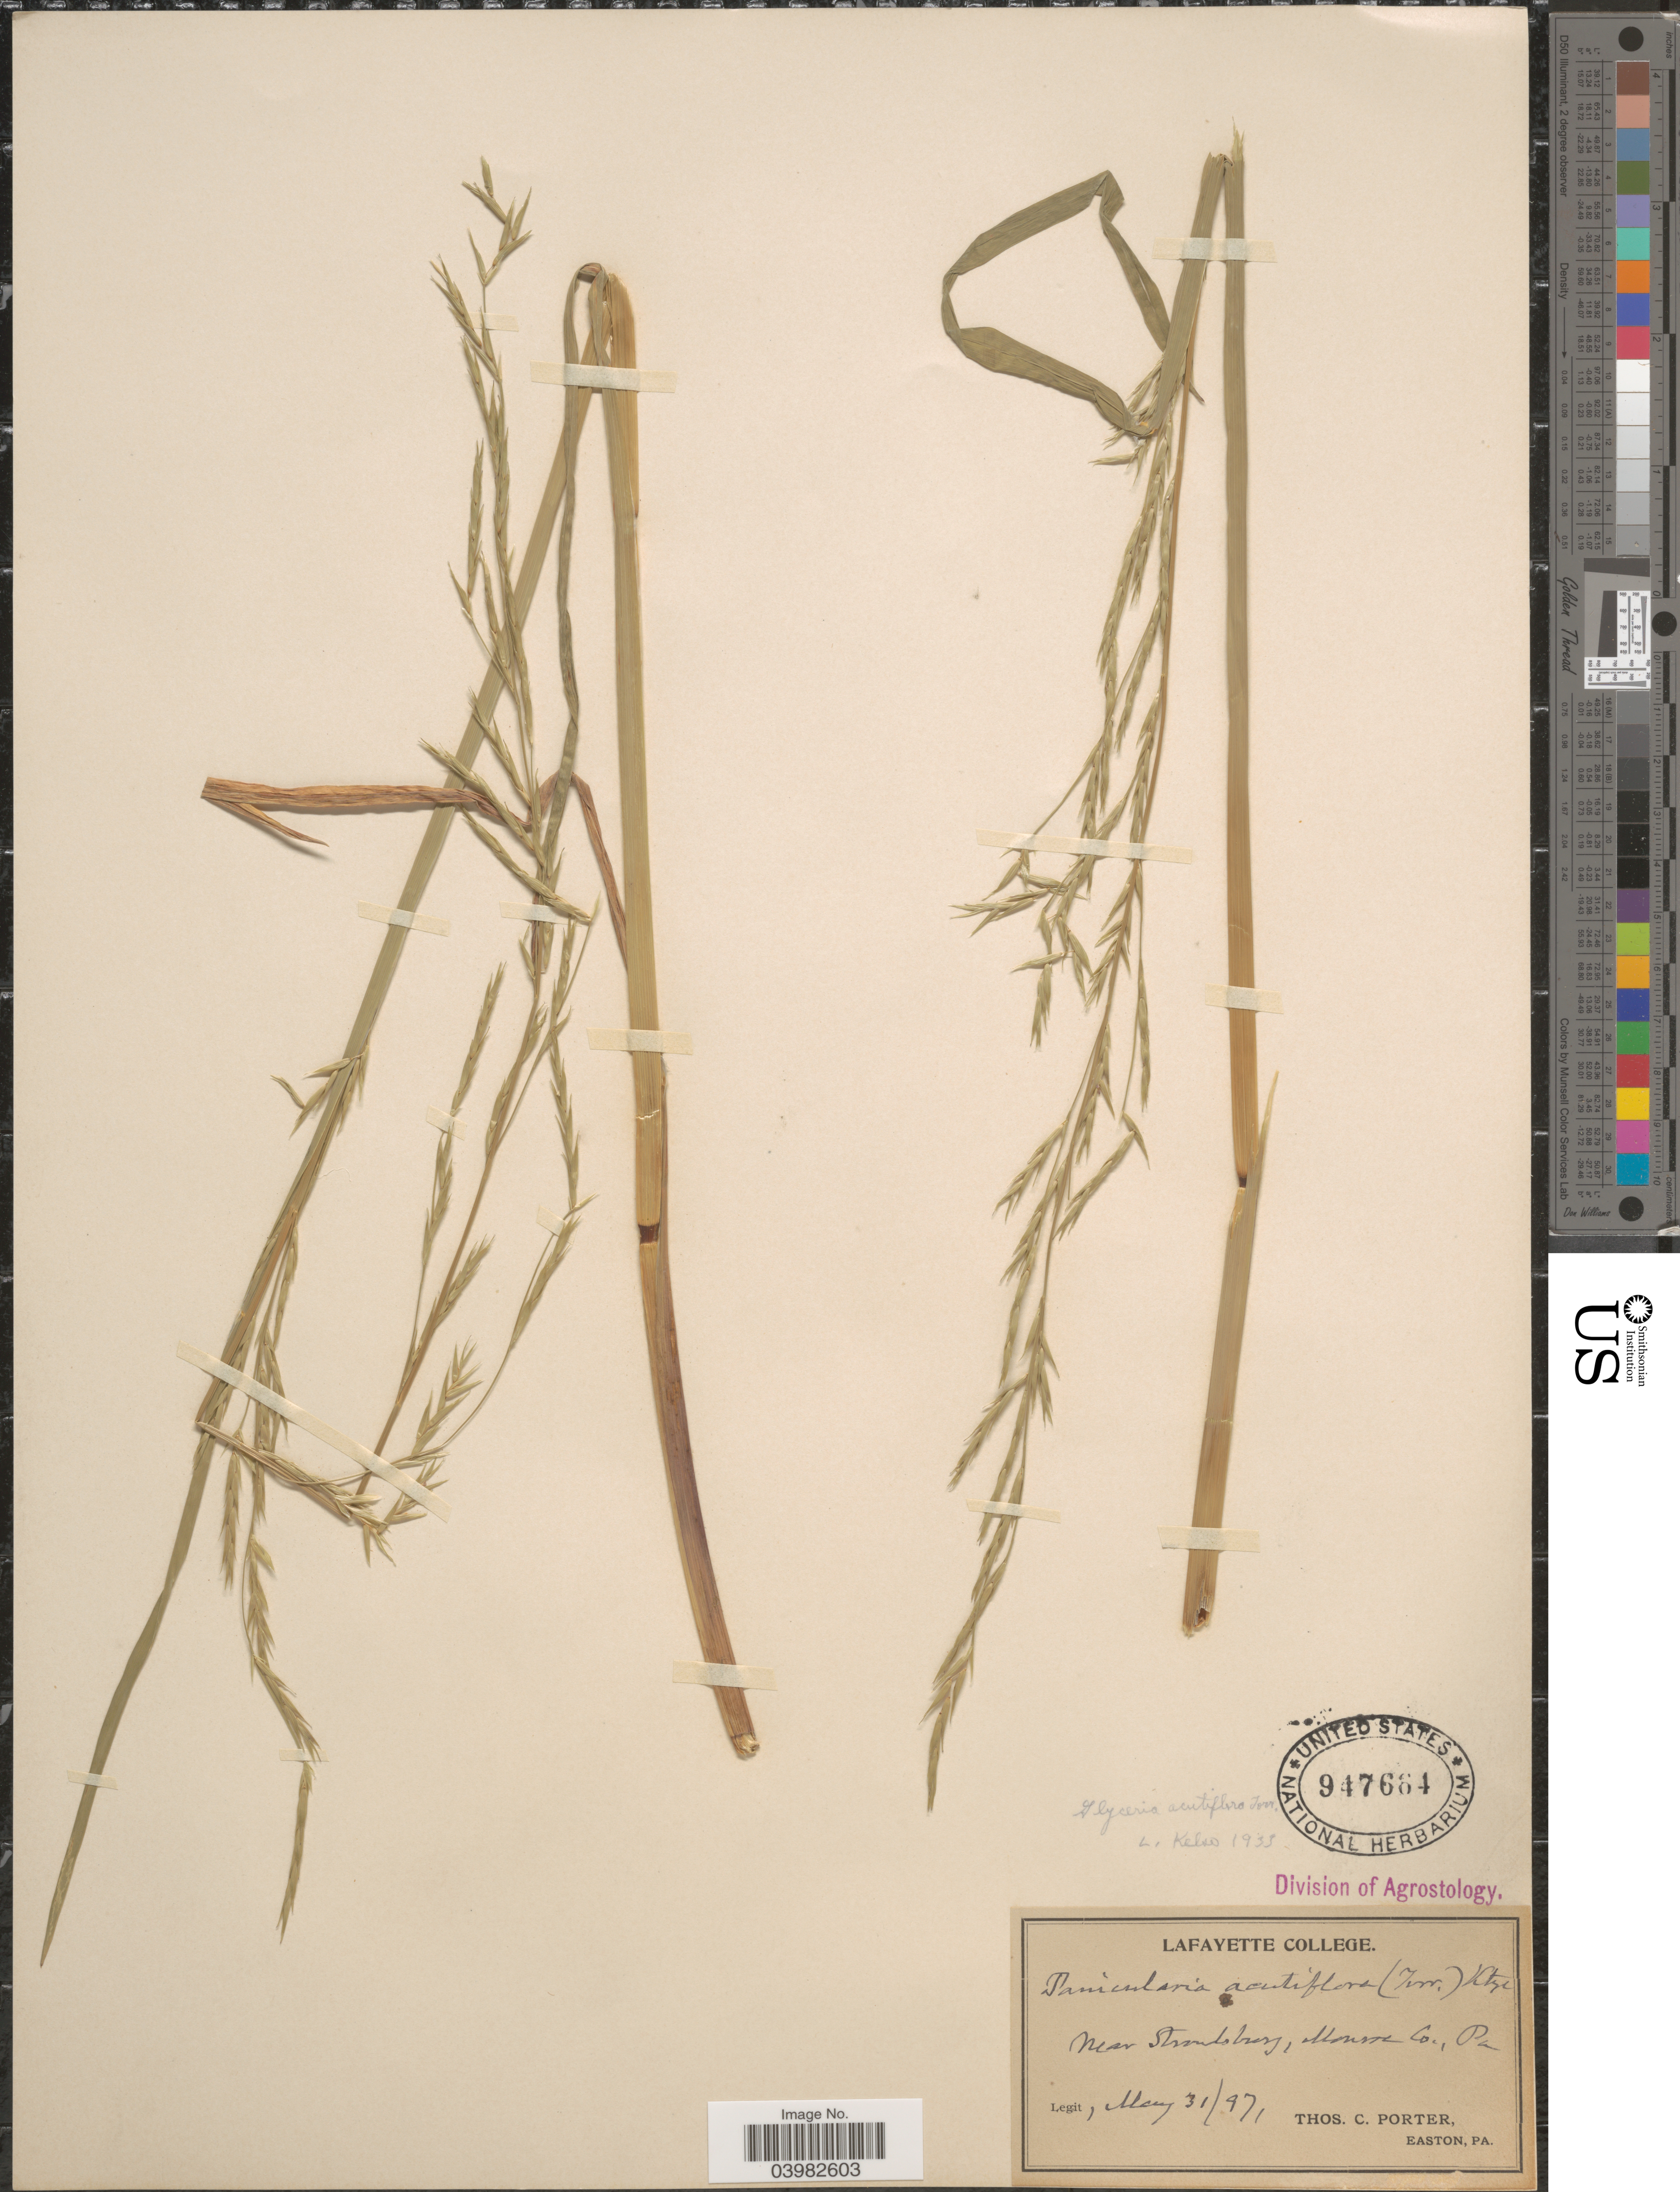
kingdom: Plantae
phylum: Tracheophyta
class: Liliopsida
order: Poales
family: Poaceae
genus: Glyceria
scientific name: Glyceria acutiflora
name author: Torr.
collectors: T. Porter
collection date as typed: Transcribed d/m/y: 31/5/97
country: United States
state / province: Pennsylvania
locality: Near Stroudsburg, Monroe Co.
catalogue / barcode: US 947664